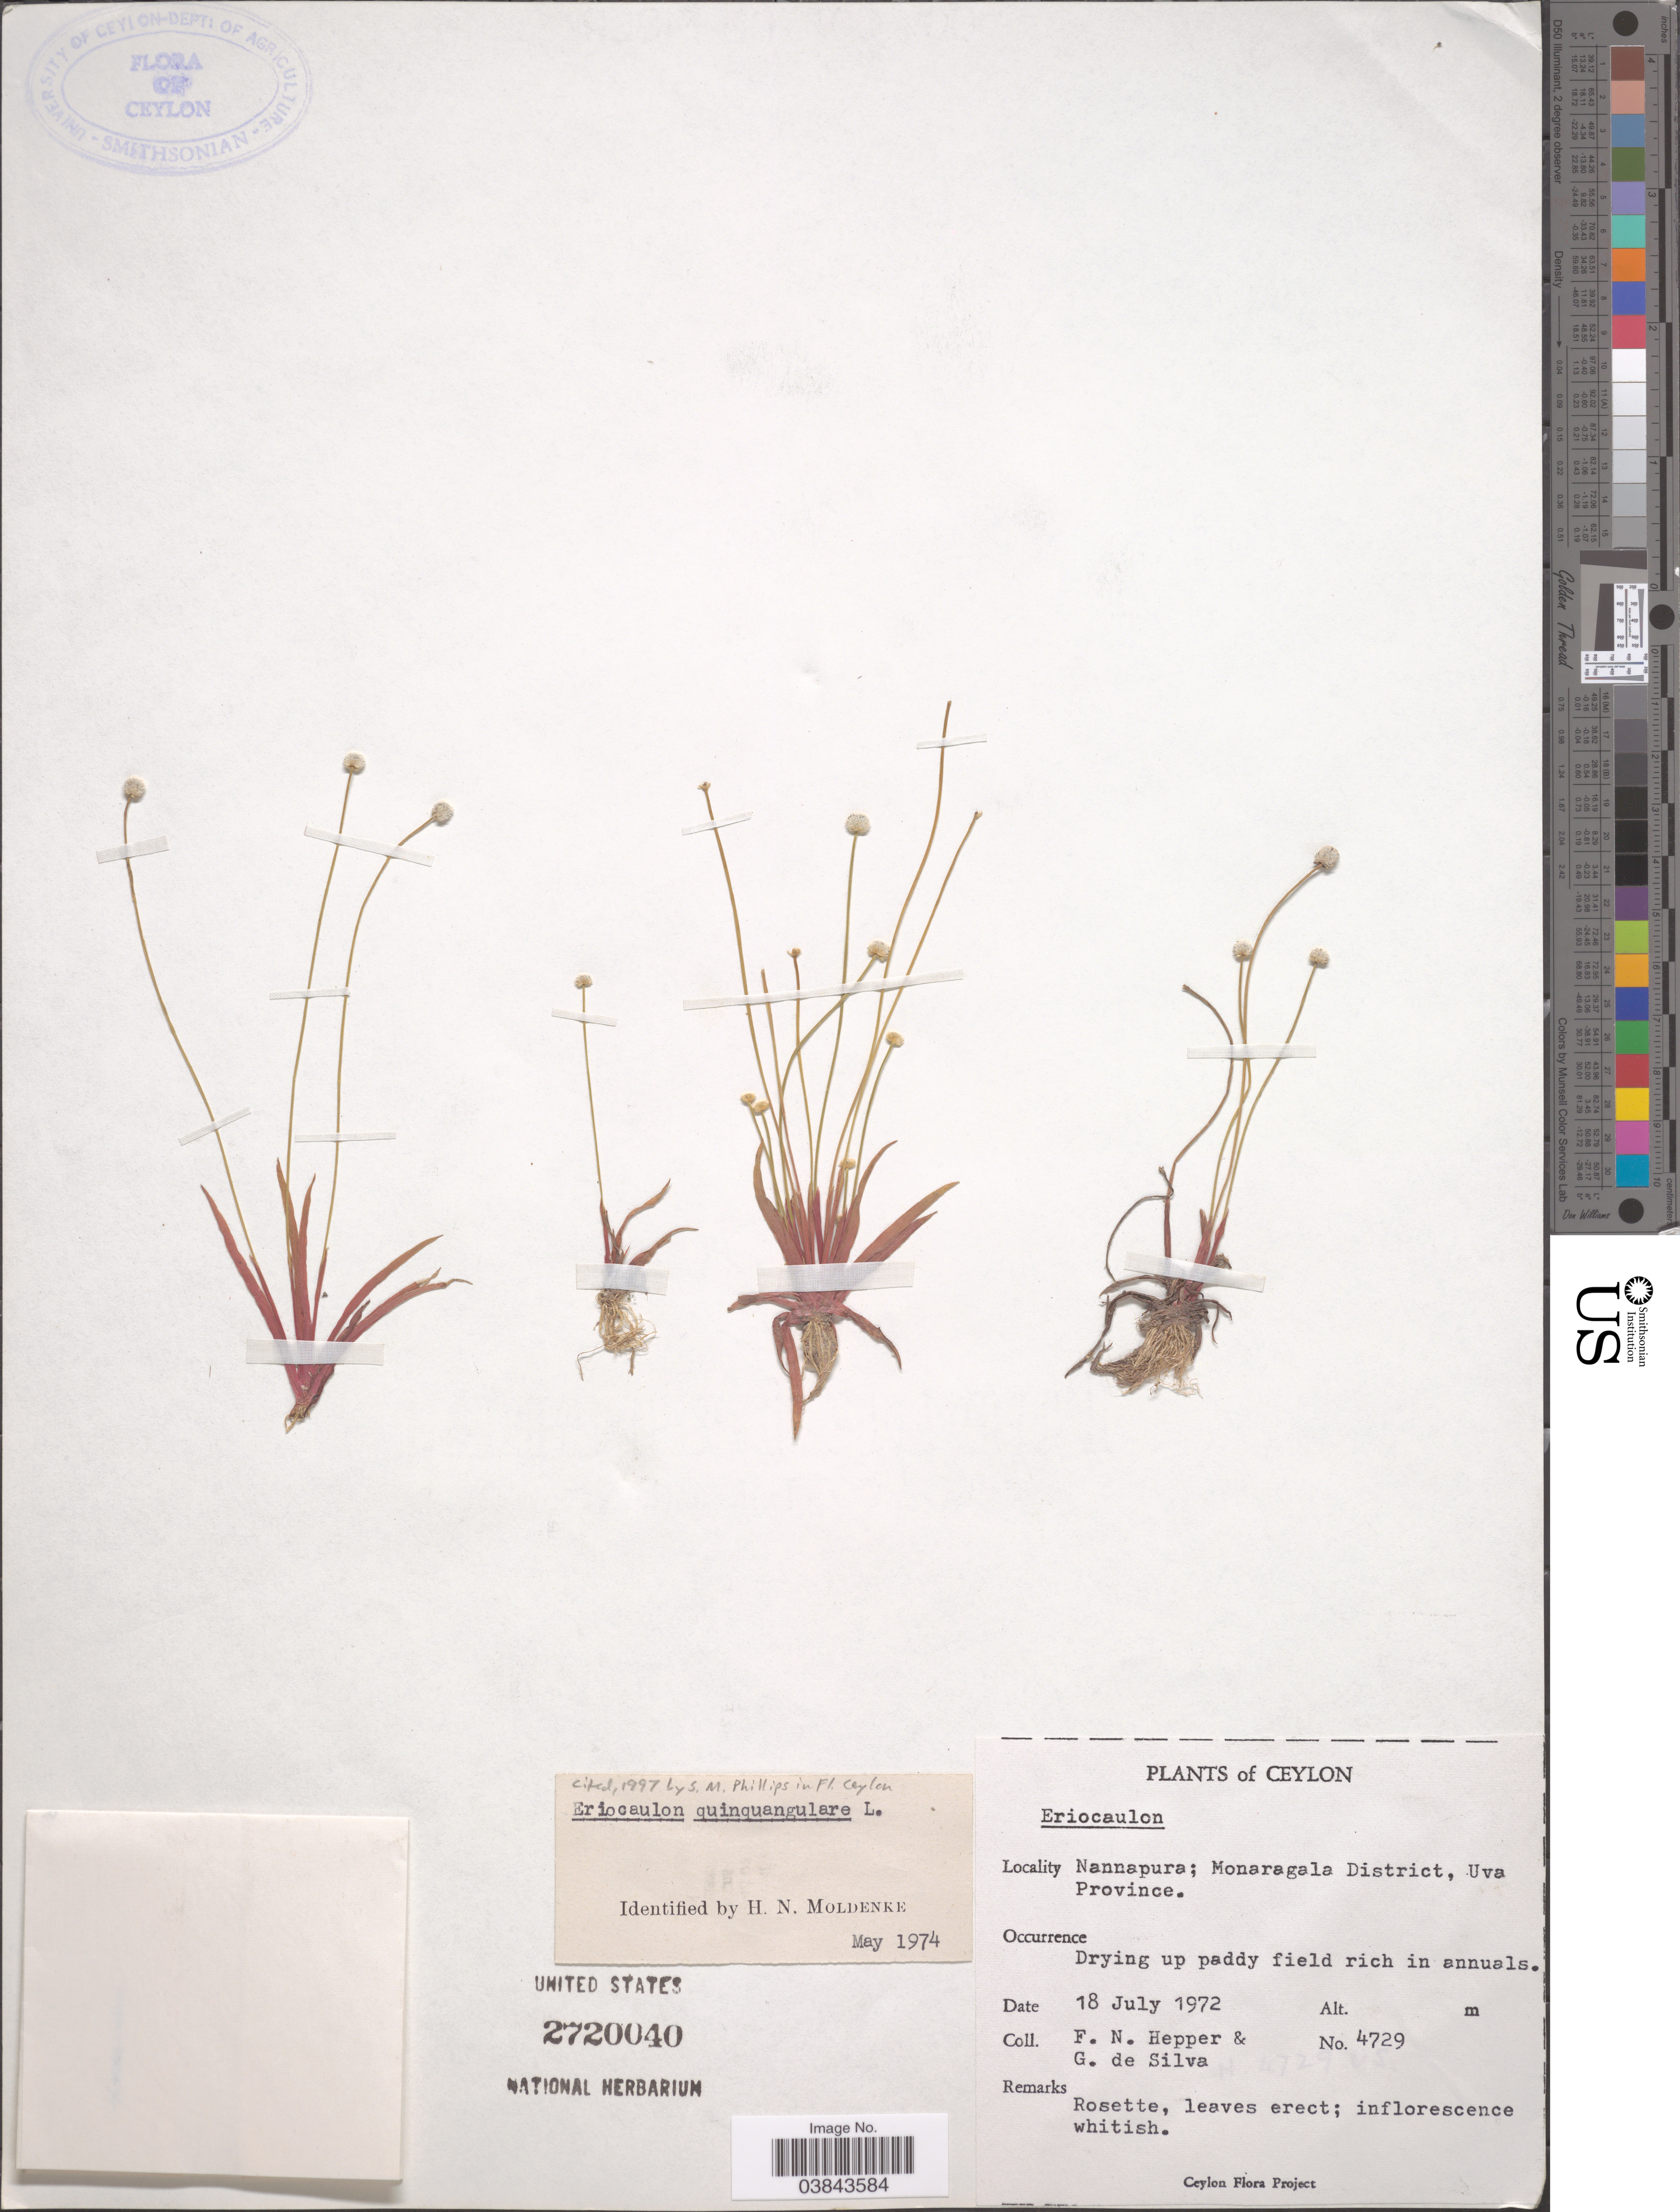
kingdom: Plantae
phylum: Tracheophyta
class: Liliopsida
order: Poales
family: Eriocaulaceae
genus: Eriocaulon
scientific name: Eriocaulon quinquangulare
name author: L.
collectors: F. Hepper & G. De Silva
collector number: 4729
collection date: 1972-07-18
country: Sri Lanka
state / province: Uva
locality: Ceylon. Nannapura; Monaragala District.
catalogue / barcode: US 2720040